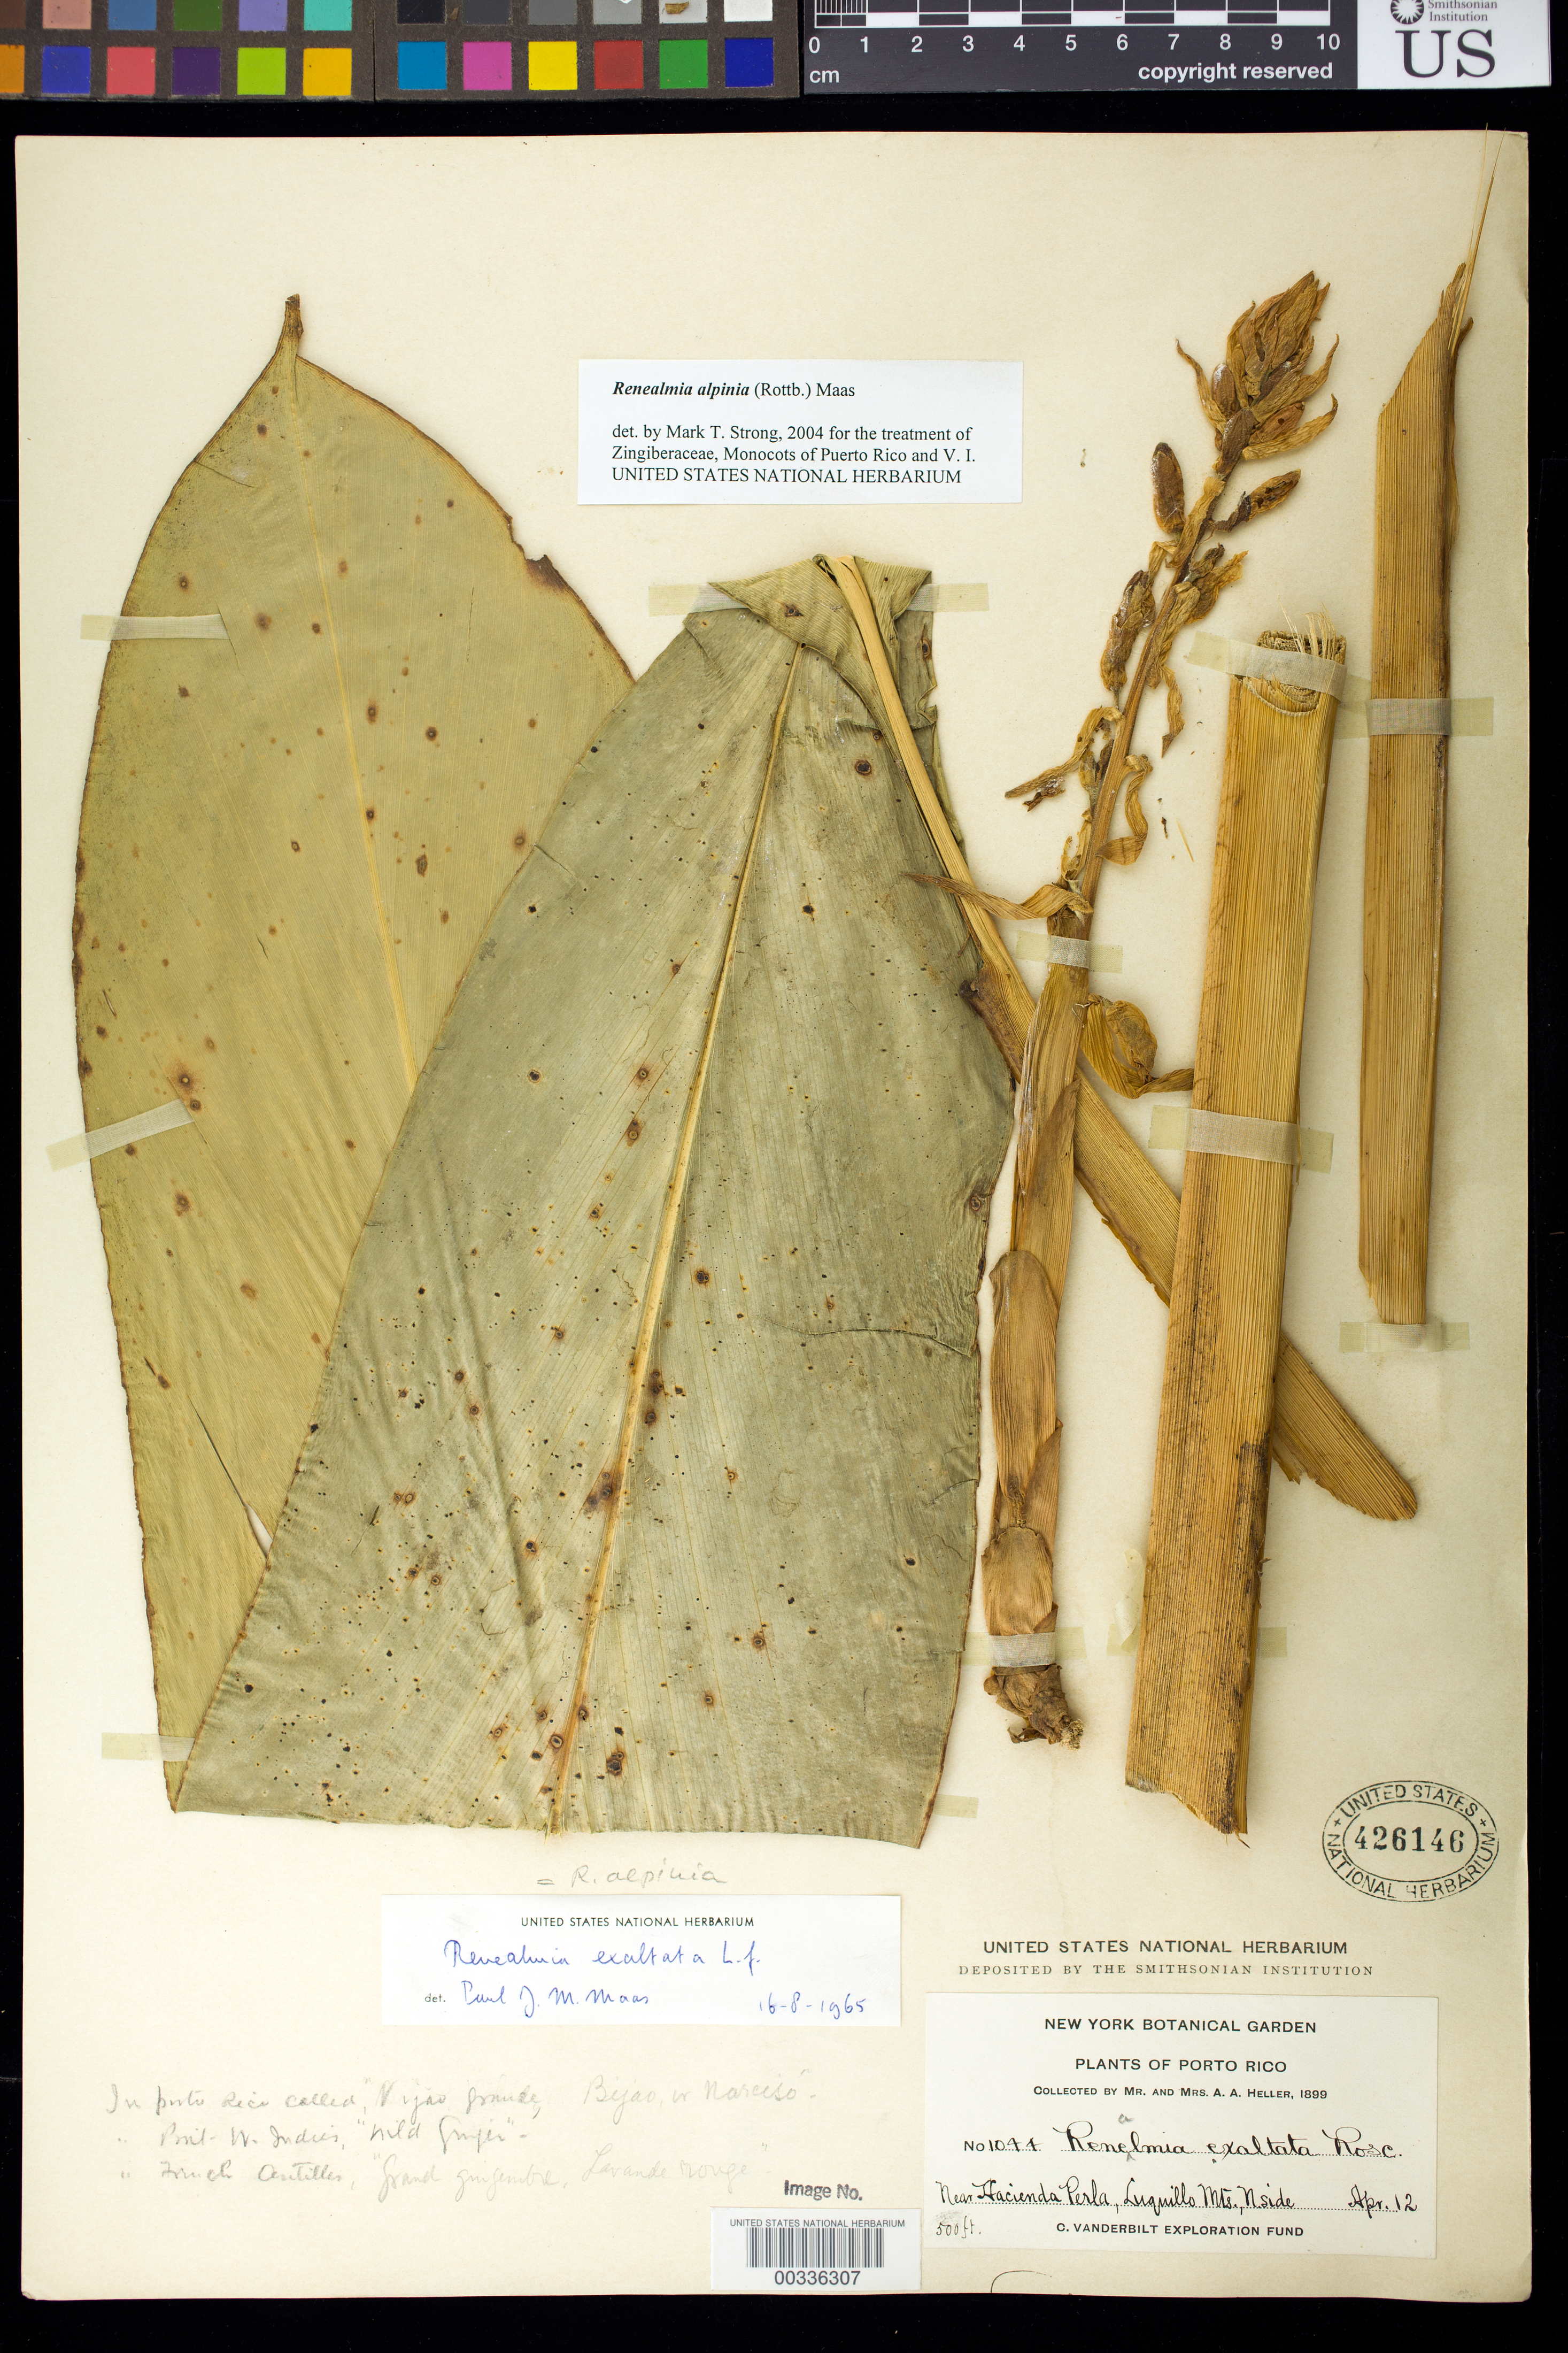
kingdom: Plantae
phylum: Tracheophyta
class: Liliopsida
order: Zingiberales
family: Zingiberaceae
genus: Renealmia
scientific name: Renealmia alpinia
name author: (Rottb.) Maas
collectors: A. A. Heller & E. G. Heller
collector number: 1044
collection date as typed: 12 Apr 1899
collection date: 1899-04-12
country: Puerto Rico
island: Greater Antilles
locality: Near Hacienda Perla, Luquillo Mts, N side.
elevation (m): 152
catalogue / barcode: US 426146